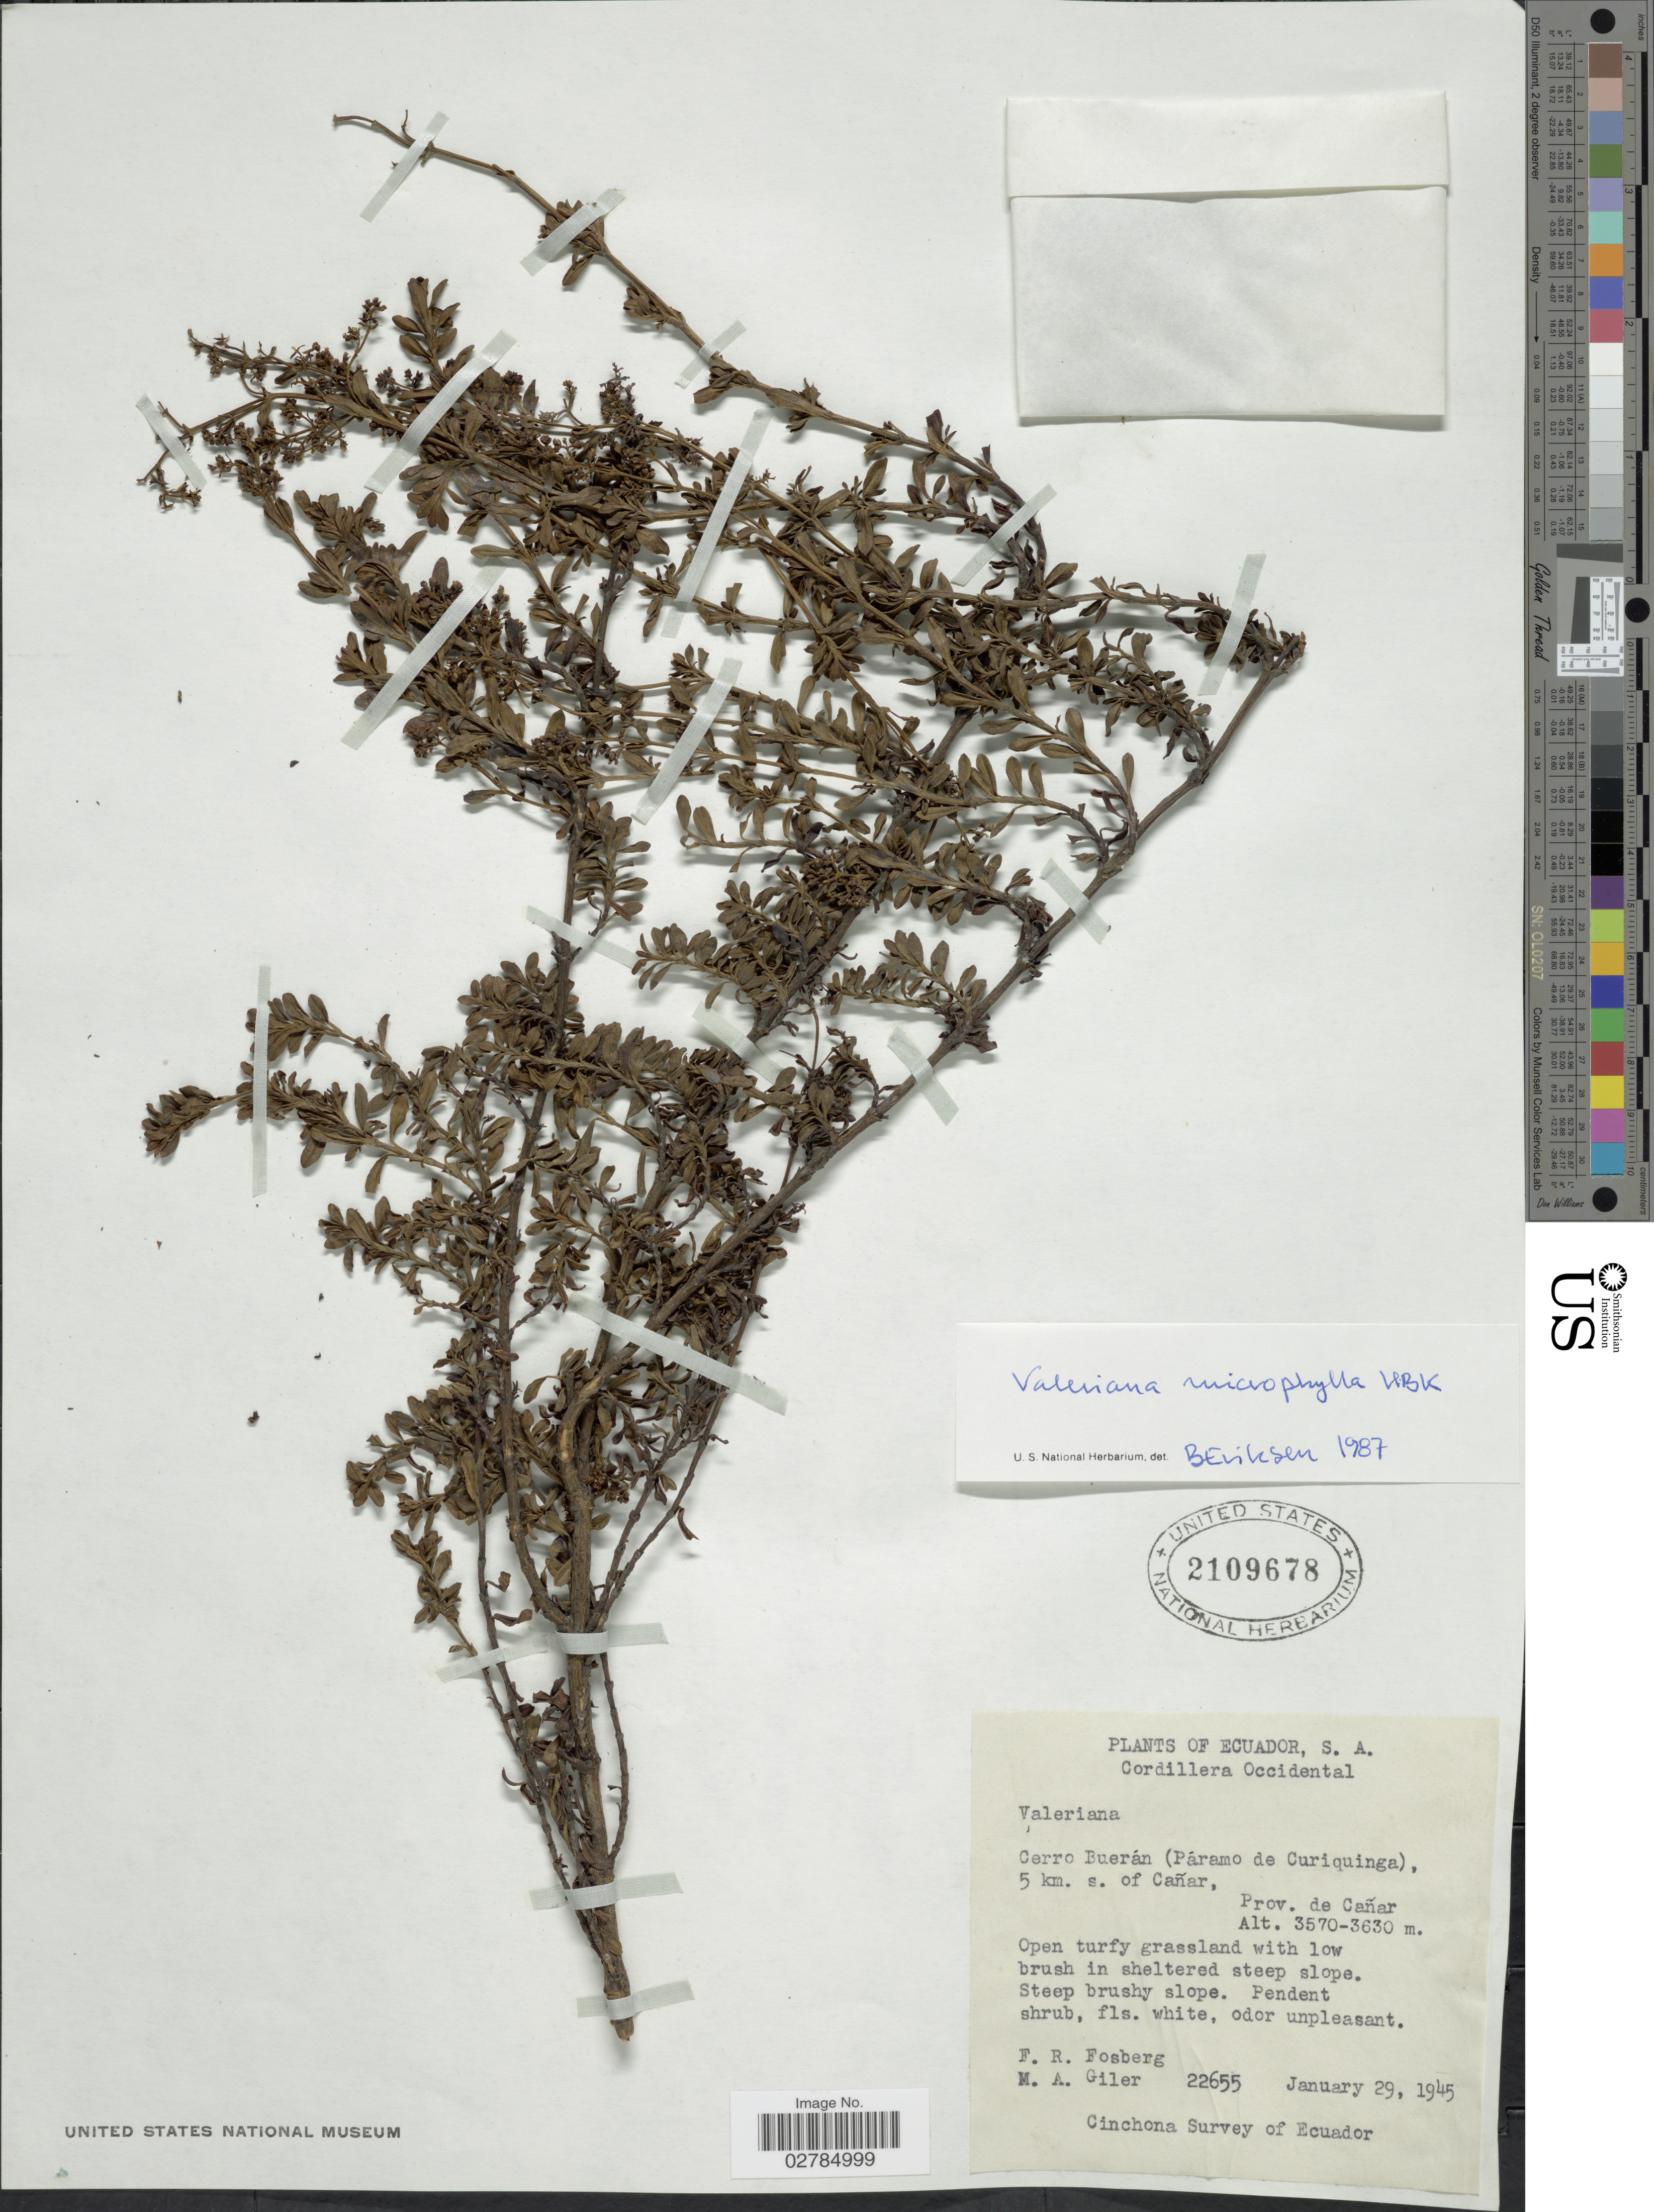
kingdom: Plantae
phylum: Tracheophyta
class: Magnoliopsida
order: Dipsacales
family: Caprifoliaceae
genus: Valeriana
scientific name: Valeriana microphylla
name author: Kunth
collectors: F. R. Fosberg & M. Giler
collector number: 22655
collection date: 1945-01-29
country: Ecuador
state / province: Cañar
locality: Ecuador, S.A., Cordillera Occidental. Cerro Buerán (Páramo de Curiquiga), 5 km. s. of Cañar.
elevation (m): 3570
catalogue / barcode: US 2109678